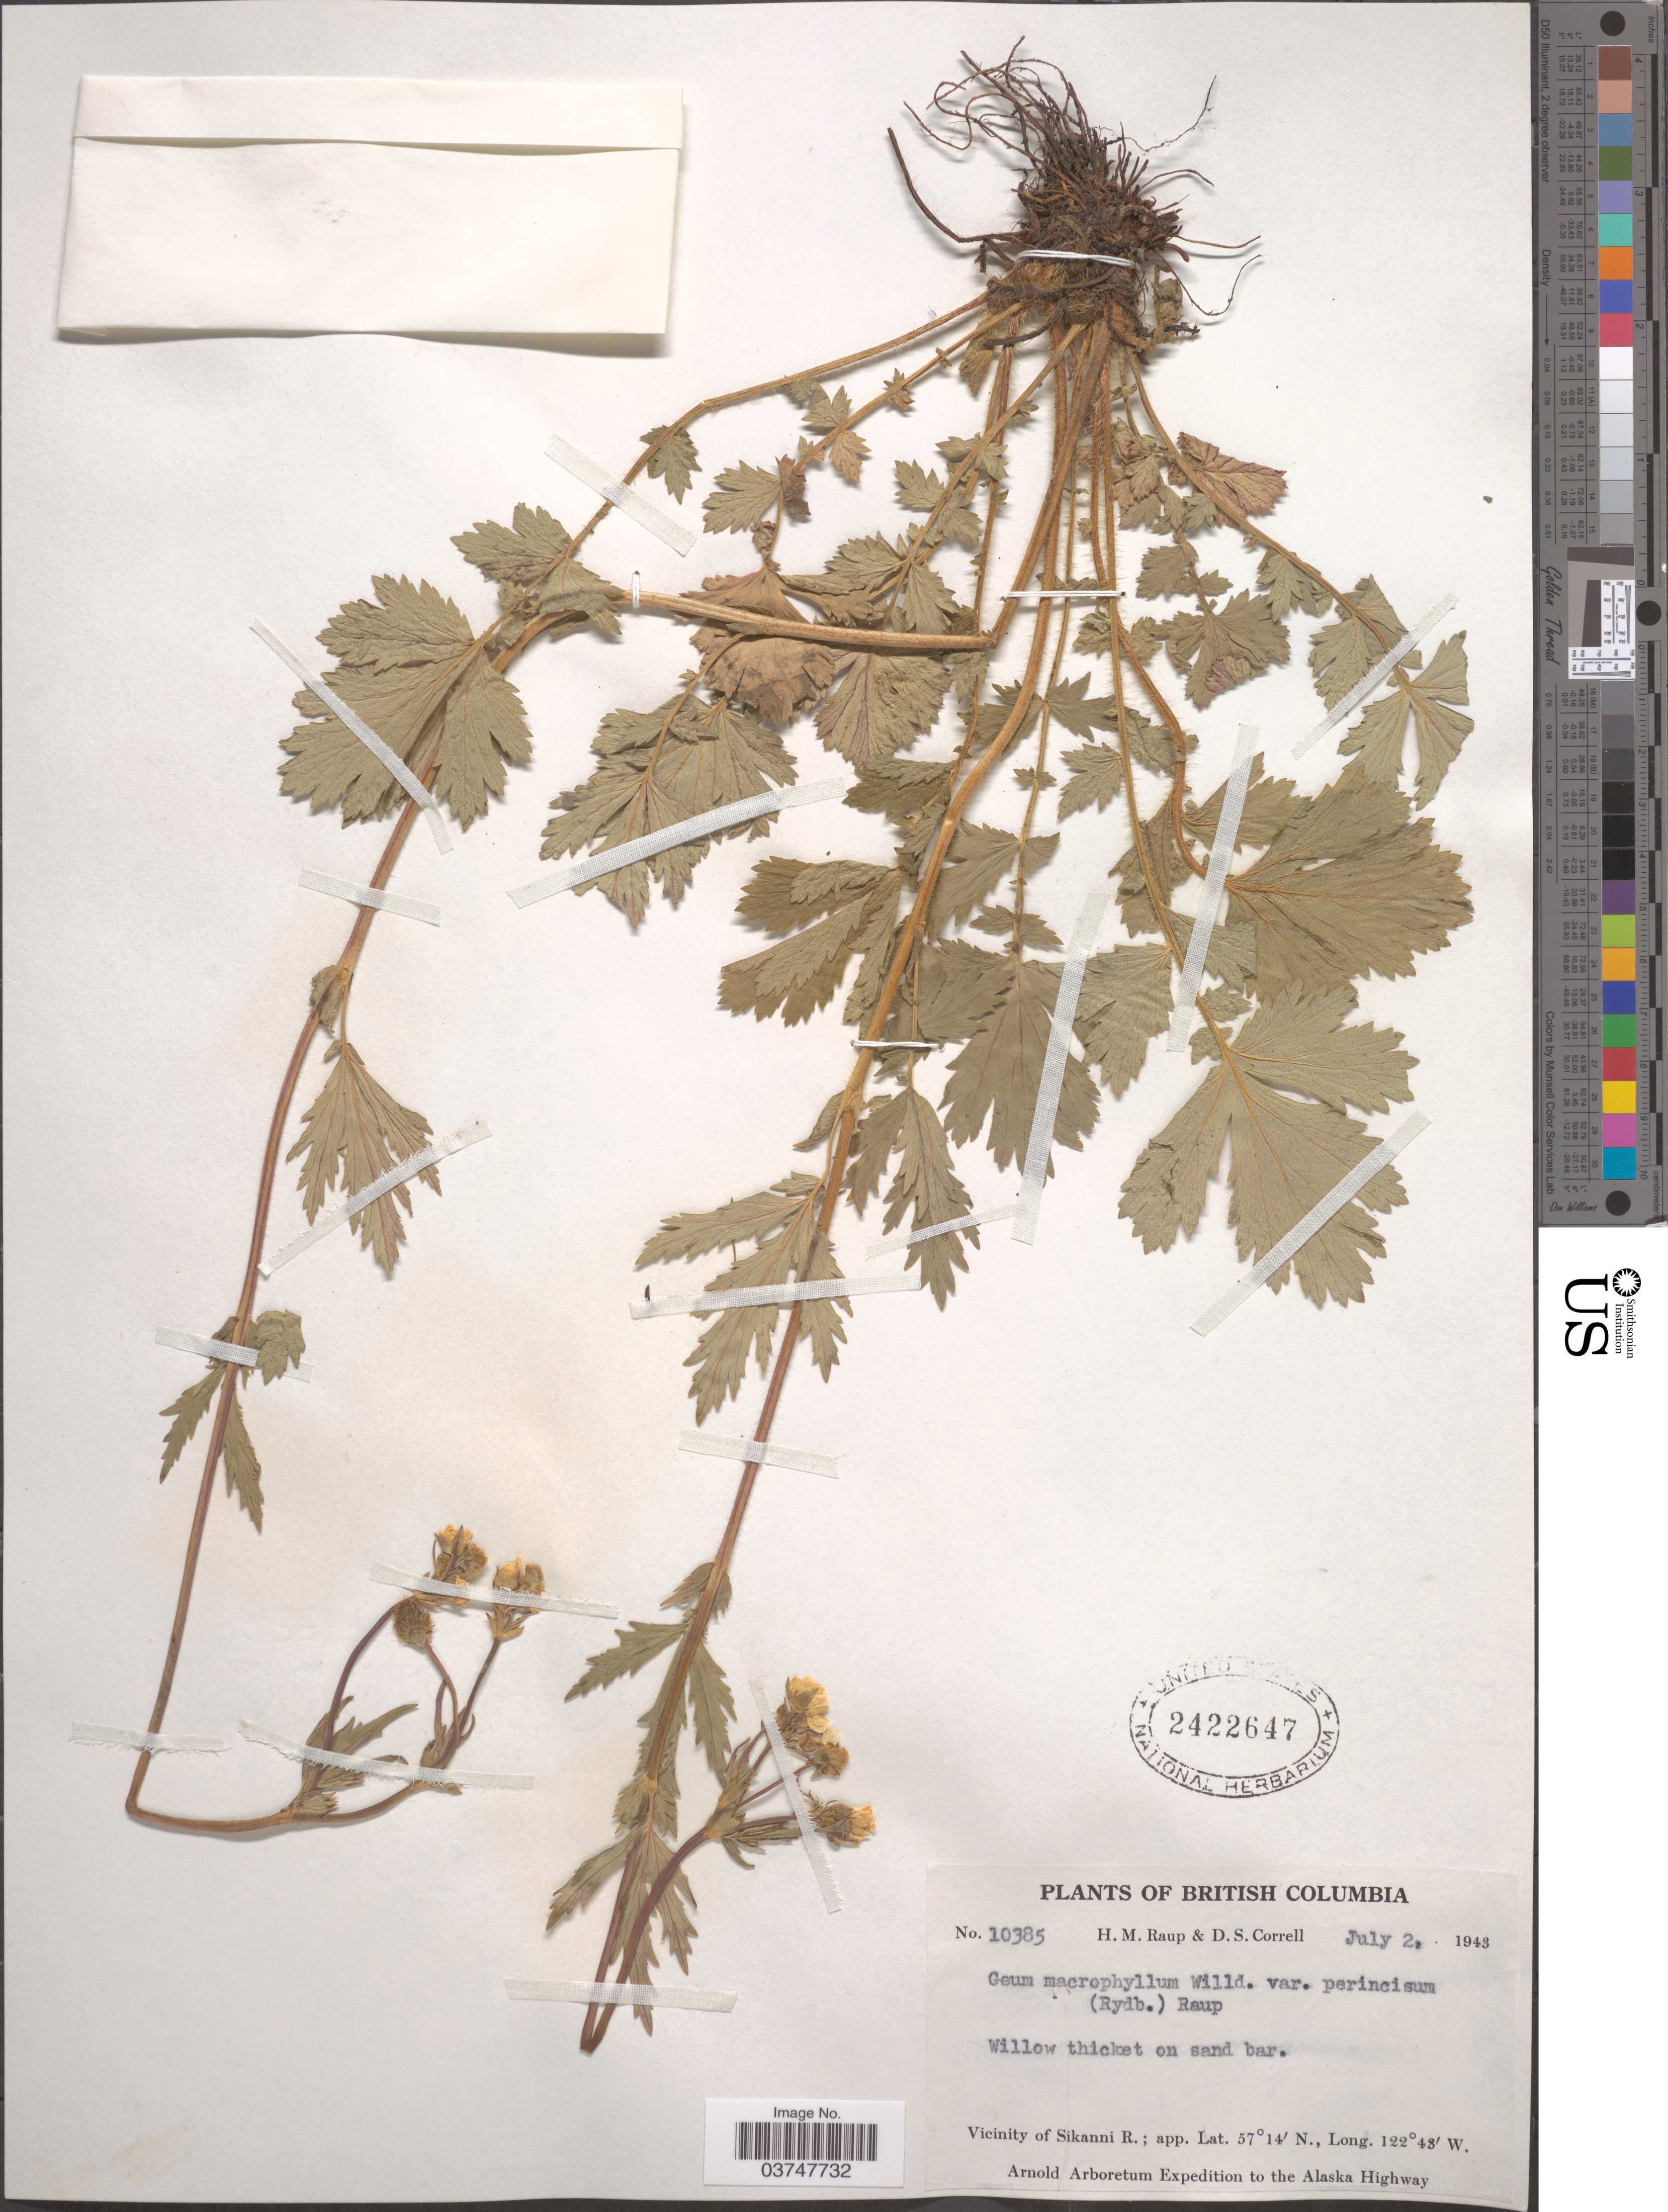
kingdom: Plantae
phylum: Tracheophyta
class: Magnoliopsida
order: Rosales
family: Rosaceae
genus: Geum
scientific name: Geum macrophyllum var. perincisum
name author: (Rydb.) Raup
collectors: H. Raup & D. S. Correll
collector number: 10385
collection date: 1943-07-02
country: Canada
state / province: British Columbia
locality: Vicinity of Sikanni R. Alaska Highway.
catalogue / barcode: US 2422647